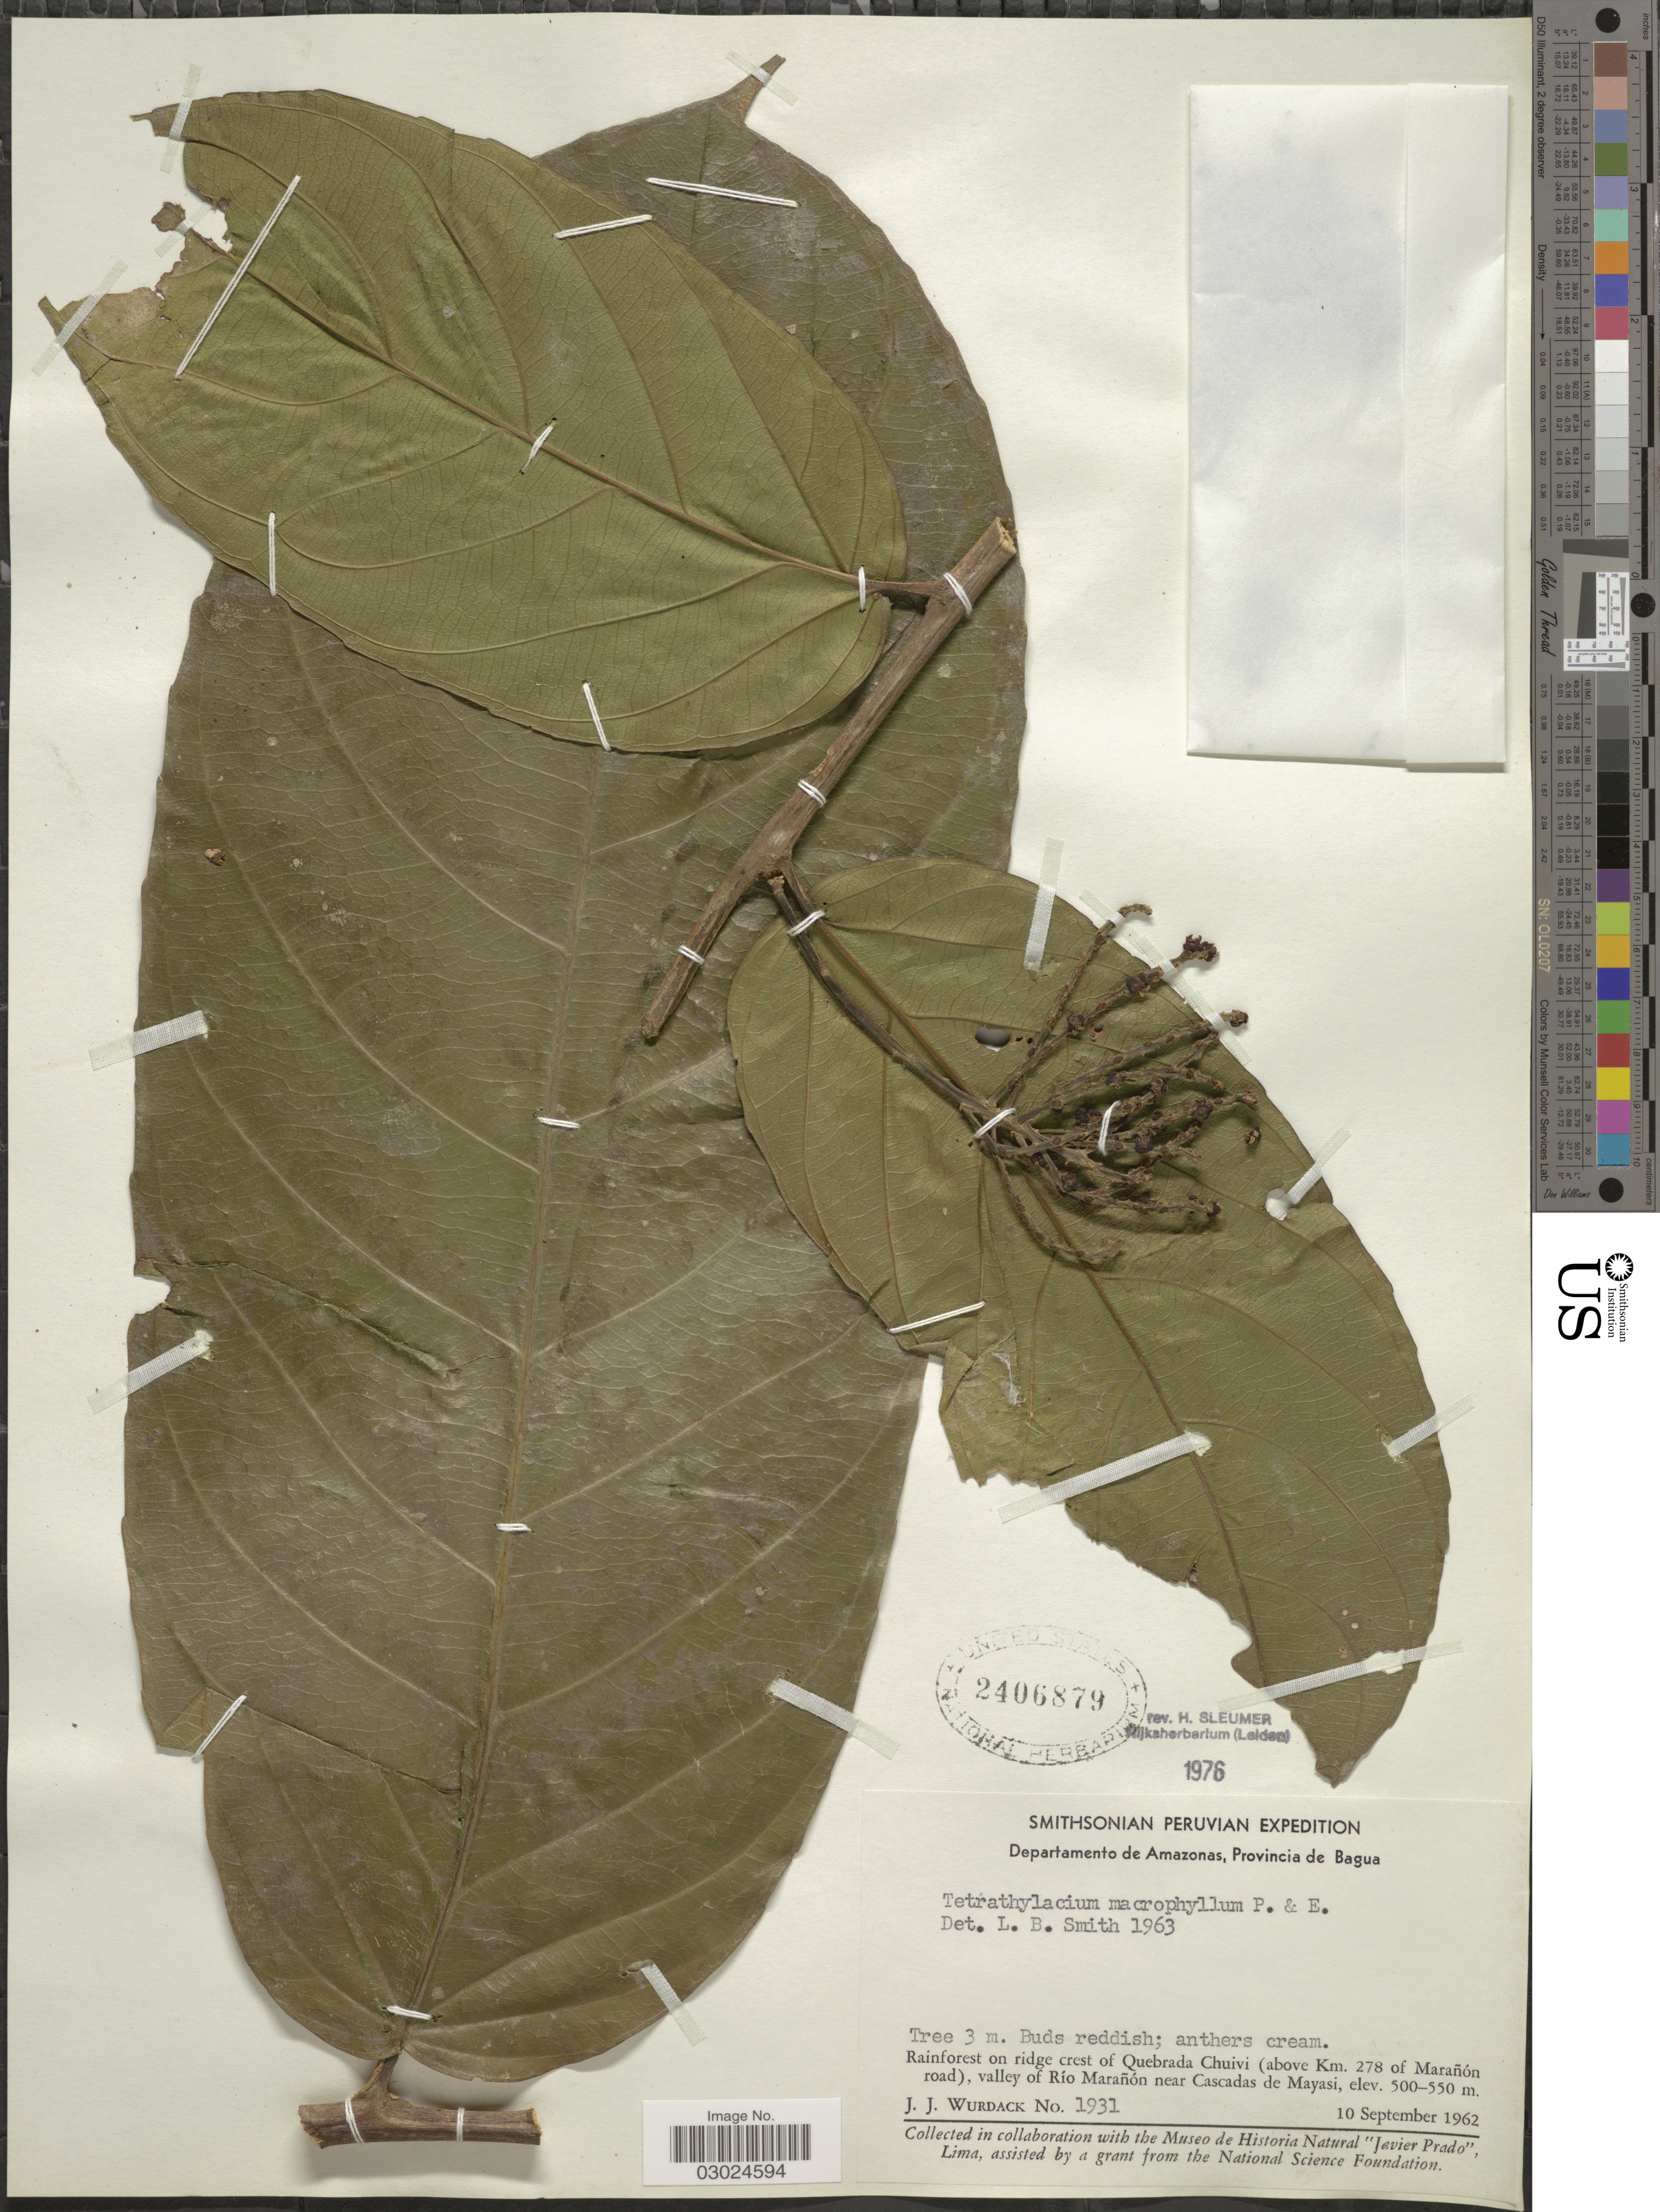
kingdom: Plantae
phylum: Tracheophyta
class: Magnoliopsida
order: Malpighiales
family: Salicaceae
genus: Tetrathylacium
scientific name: Tetrathylacium macrophyllum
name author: Poepp.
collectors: J. J. Wurdack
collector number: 1931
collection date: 1962-09-10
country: Peru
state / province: Amazonas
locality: Departamento de Amazonas, Provincia de Bagua. Rainforest on ridge crest of Quebrada Chuivi (above Km. 278 of Marañón road), valley of Río Marañón near Cascadas de Mayasi.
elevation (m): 500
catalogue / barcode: US 2406879